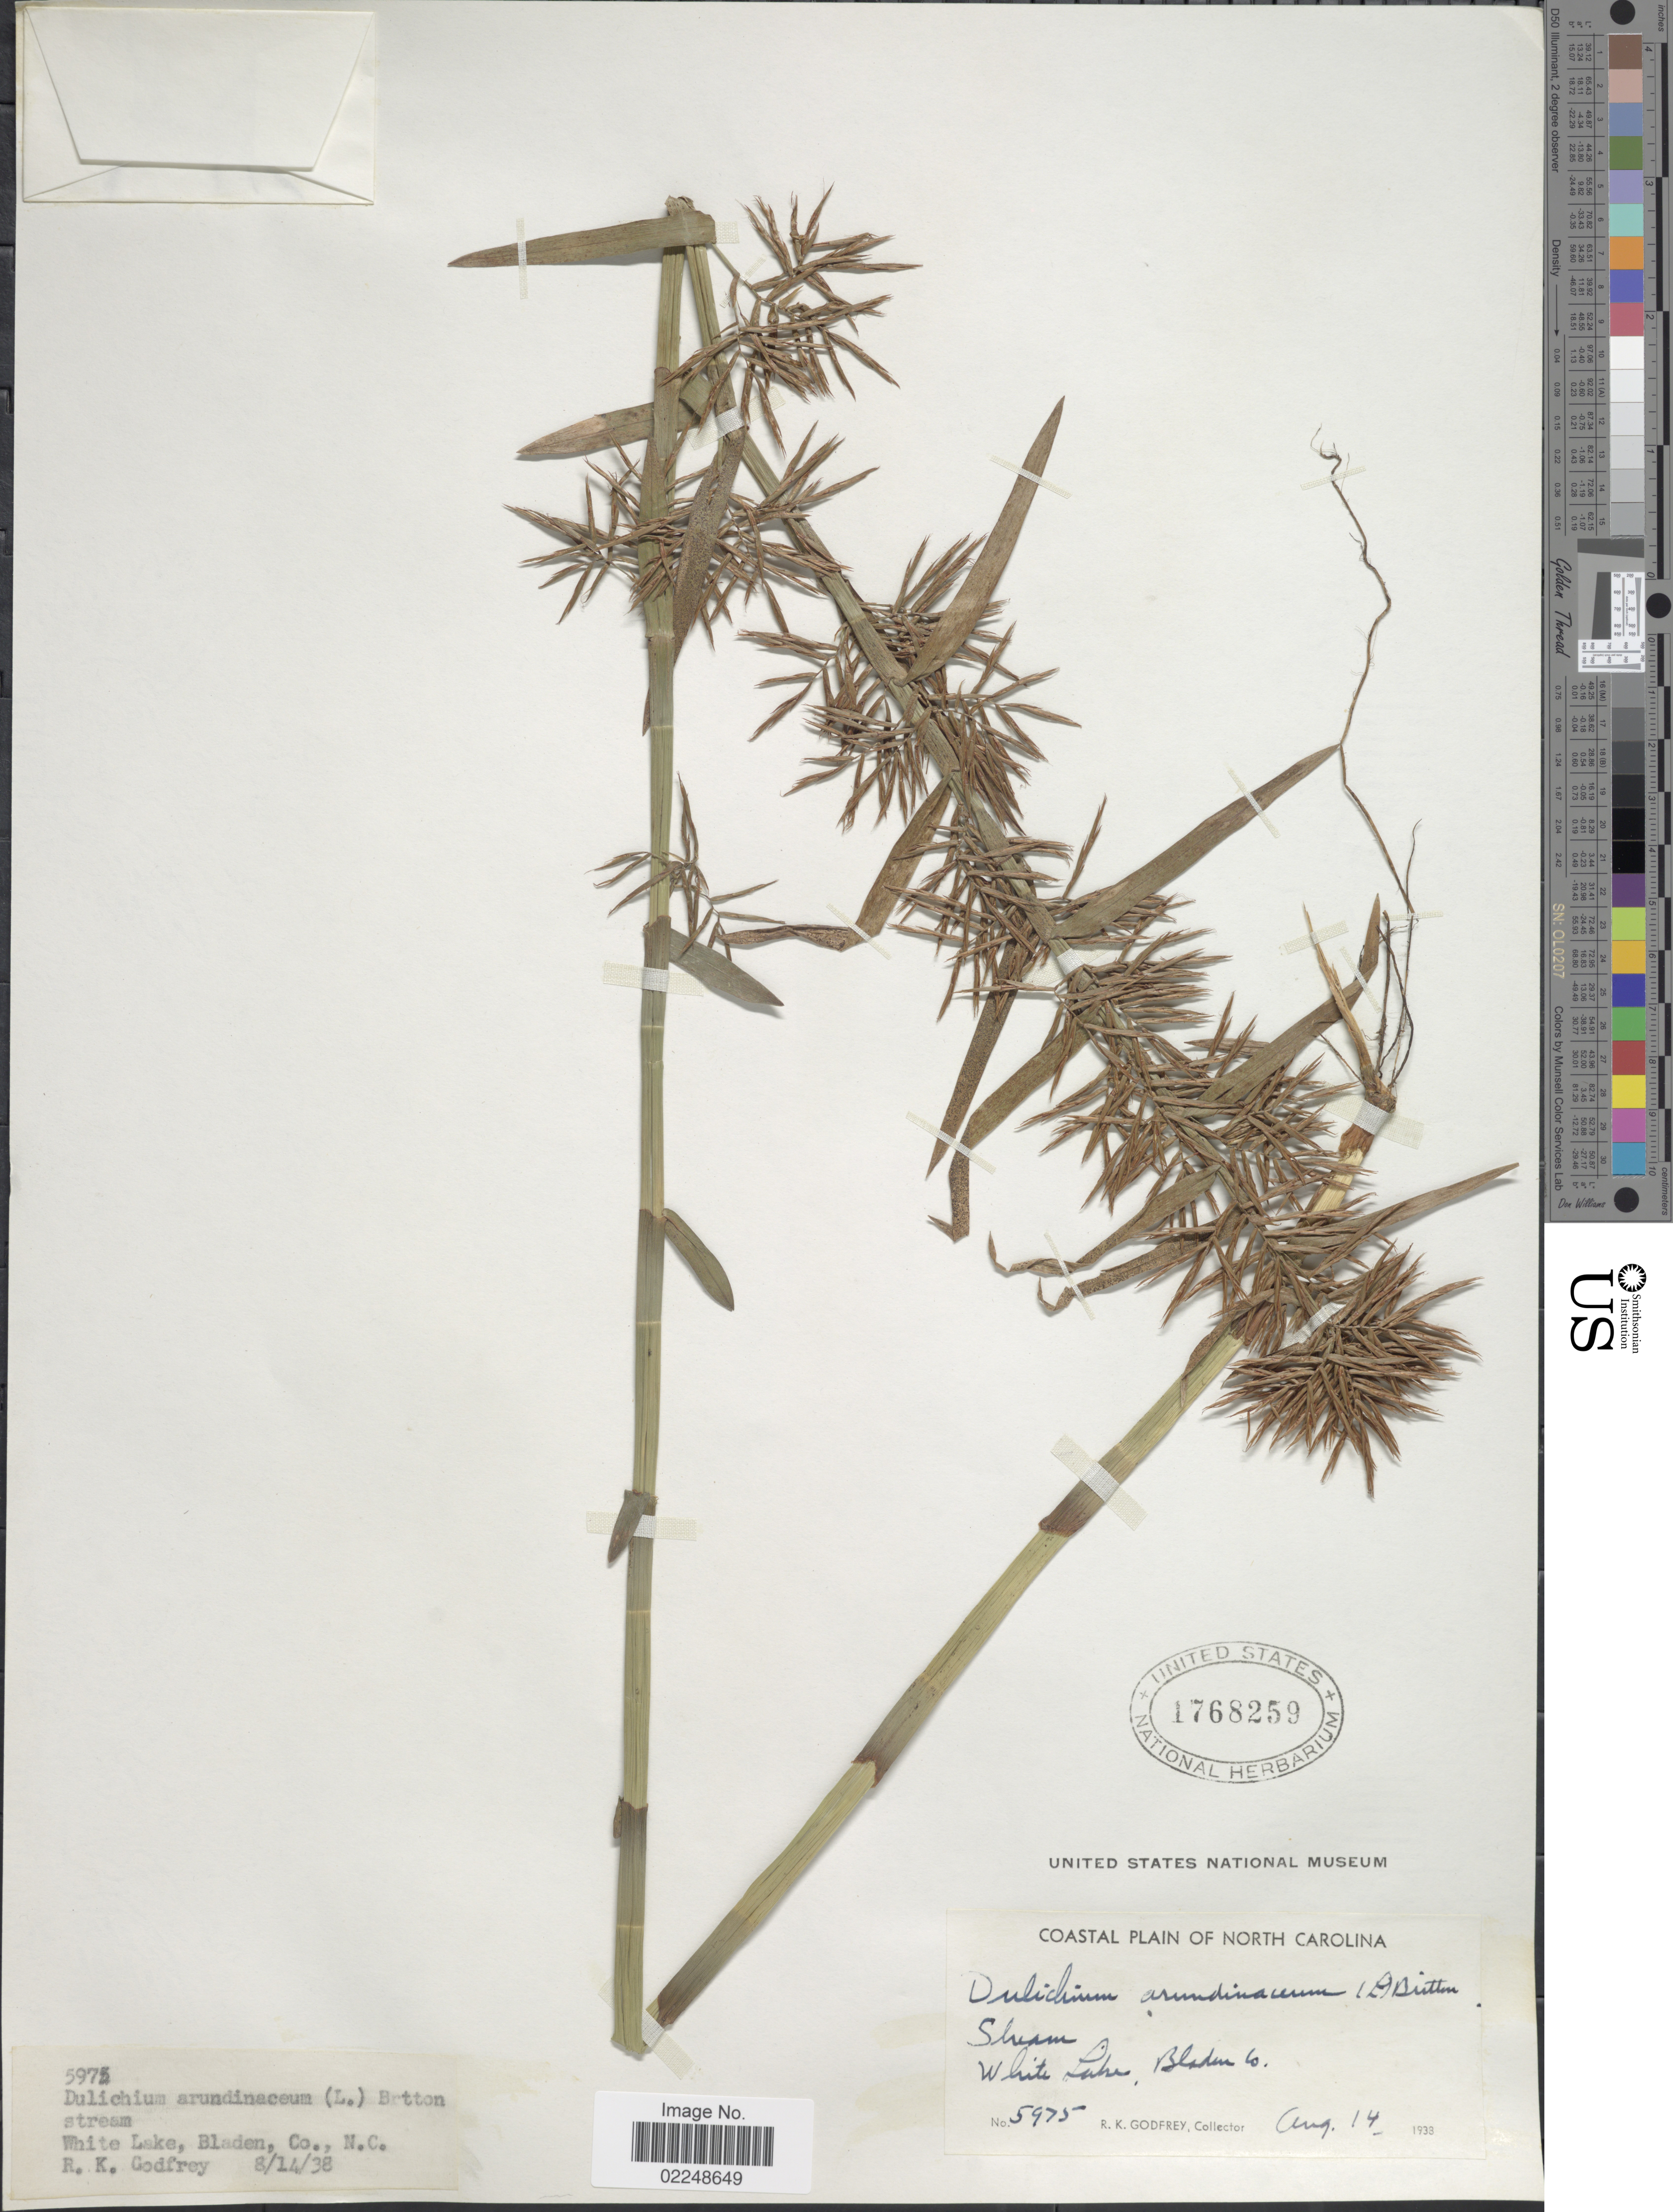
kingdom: Plantae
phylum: Tracheophyta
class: Liliopsida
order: Poales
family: Cyperaceae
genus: Dulichium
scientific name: Dulichium arundinaceum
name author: (L.) Britton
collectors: R. K. Godfrey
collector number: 5975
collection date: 1938-08-14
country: United States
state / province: North Carolina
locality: White Lake, Bladen Co.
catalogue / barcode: US 1768259